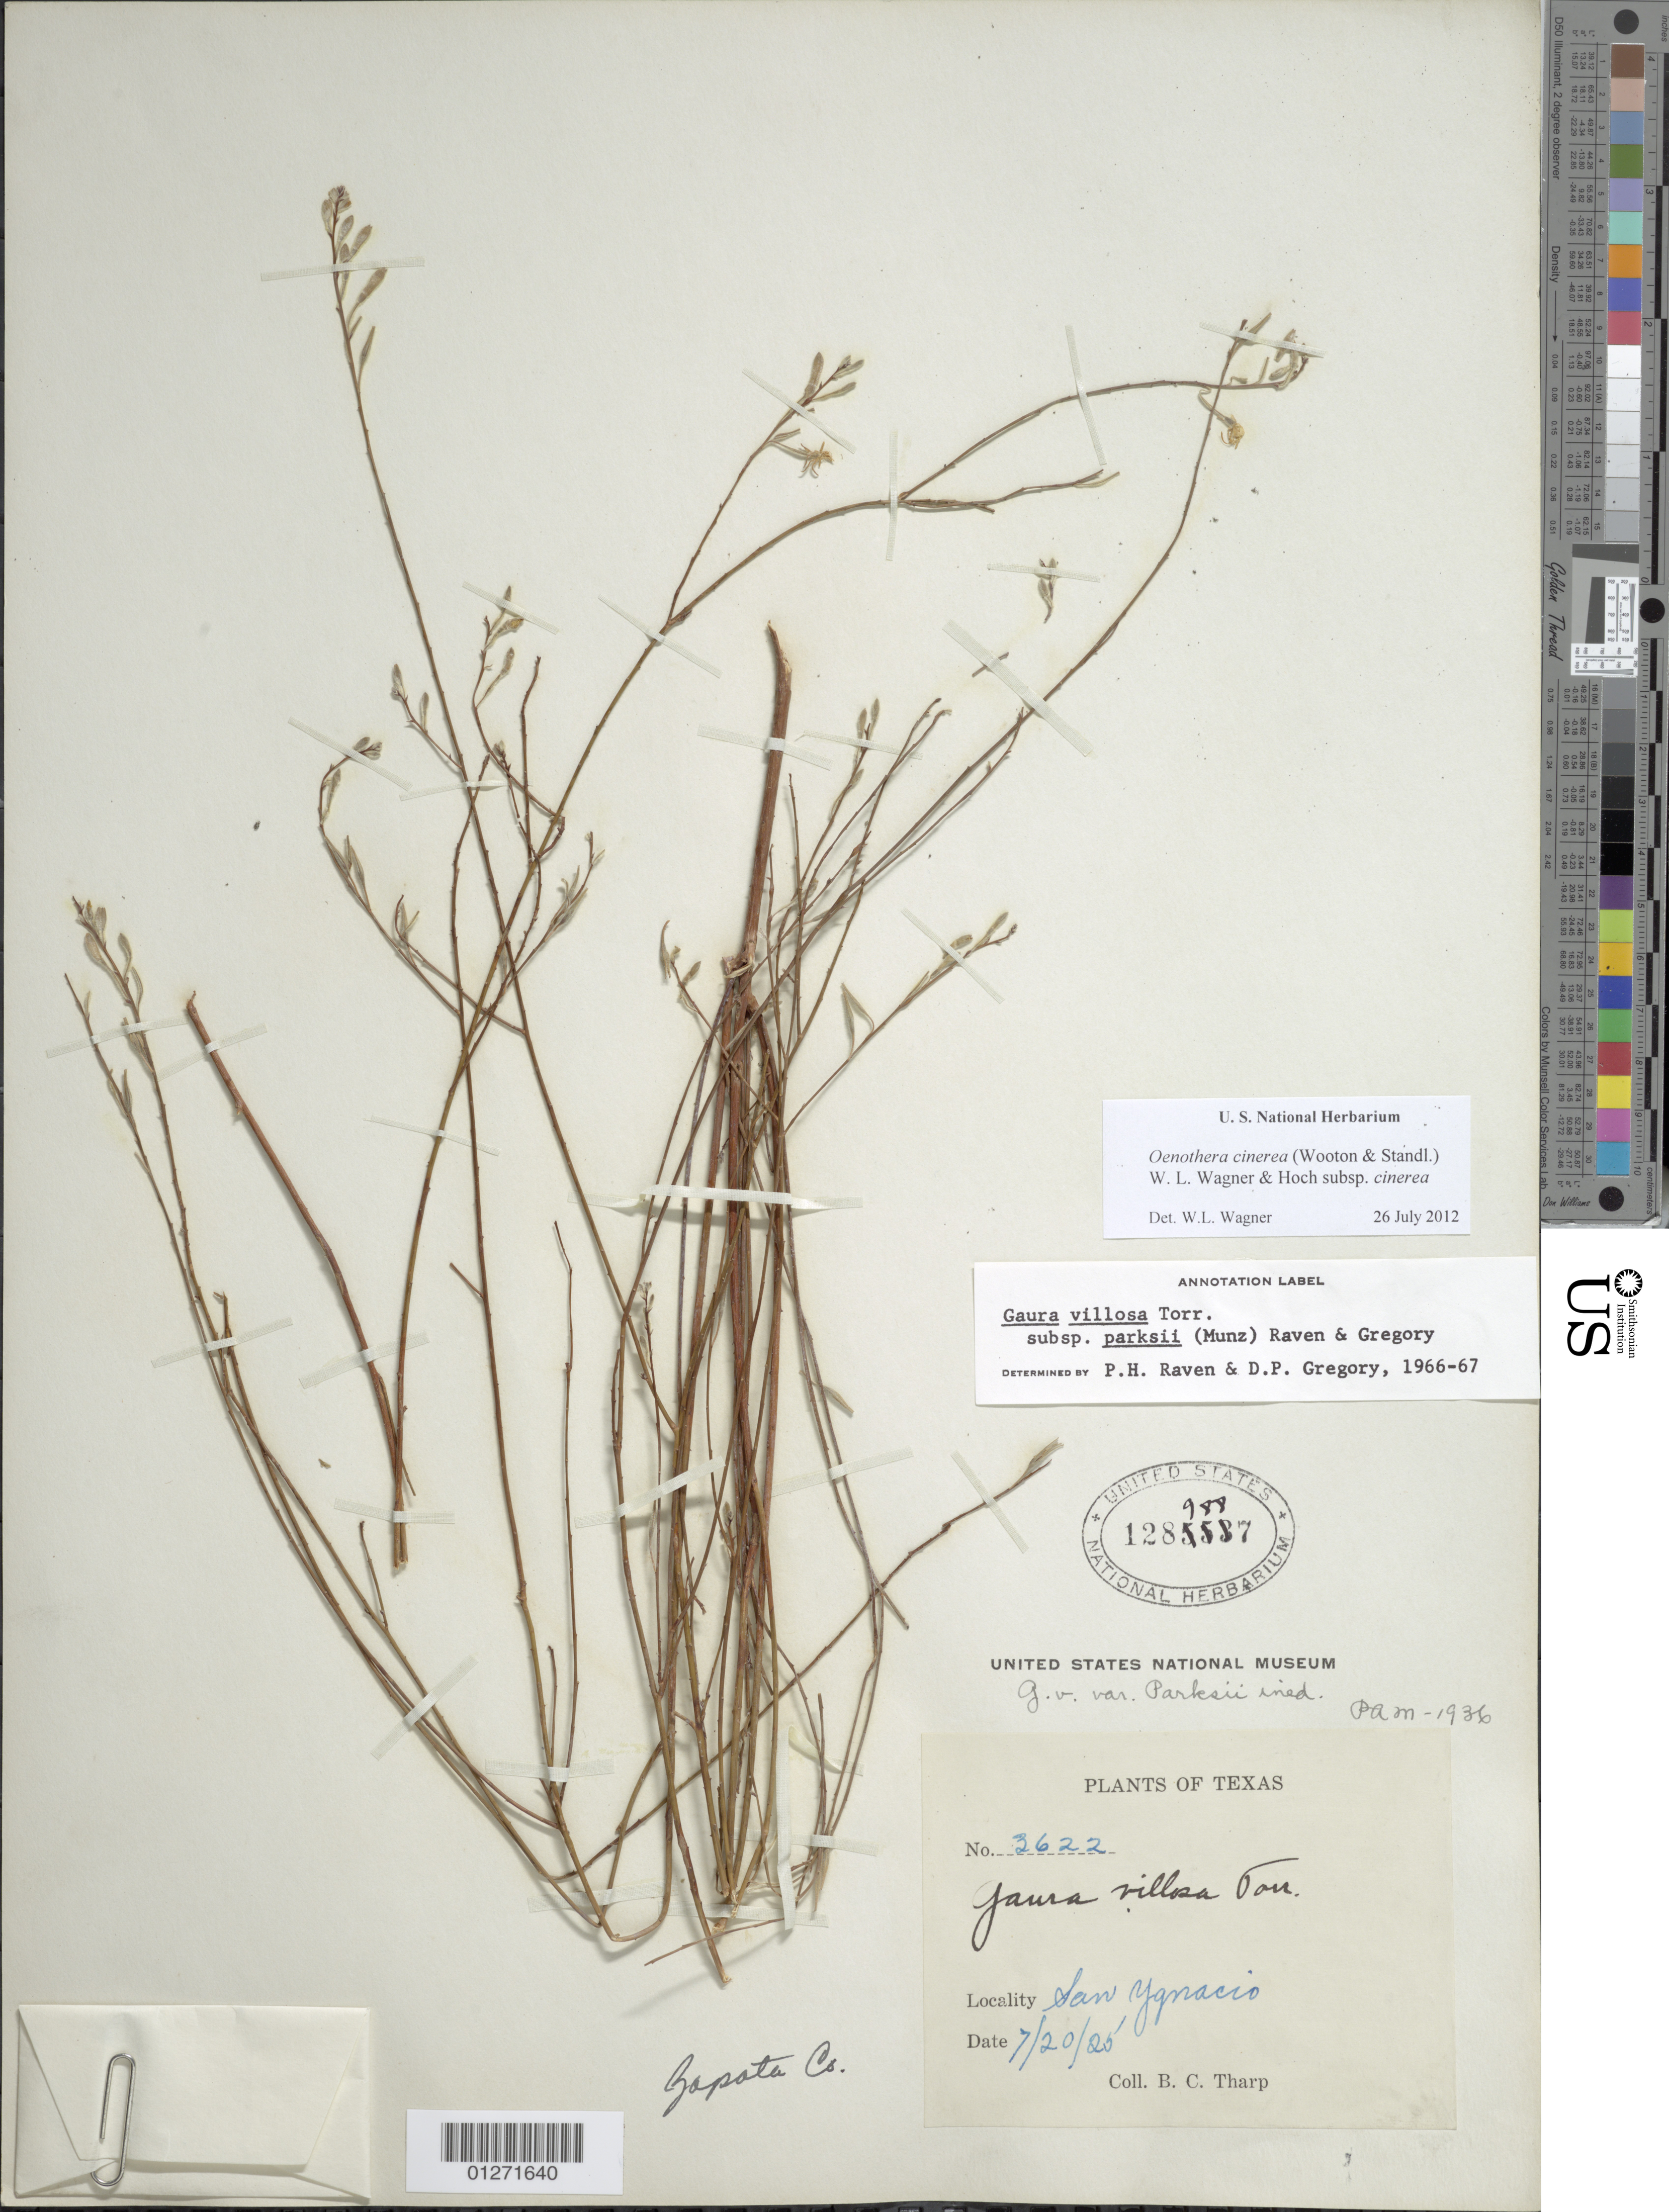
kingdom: Plantae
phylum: Tracheophyta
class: Magnoliopsida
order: Myrtales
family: Onagraceae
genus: Oenothera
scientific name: Oenothera cinerea subsp. cinerea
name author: (Wooton & Standl.) W.L. Wagner & Hoch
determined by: Wagner, W. L., (BOT), Smithsonian Institution - National Museum of Natural History (UNITED STATES)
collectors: B. C. Tharp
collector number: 3622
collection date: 1925-07-20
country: United States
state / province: Texas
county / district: Zapata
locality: San Ygnacio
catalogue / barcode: US 128988